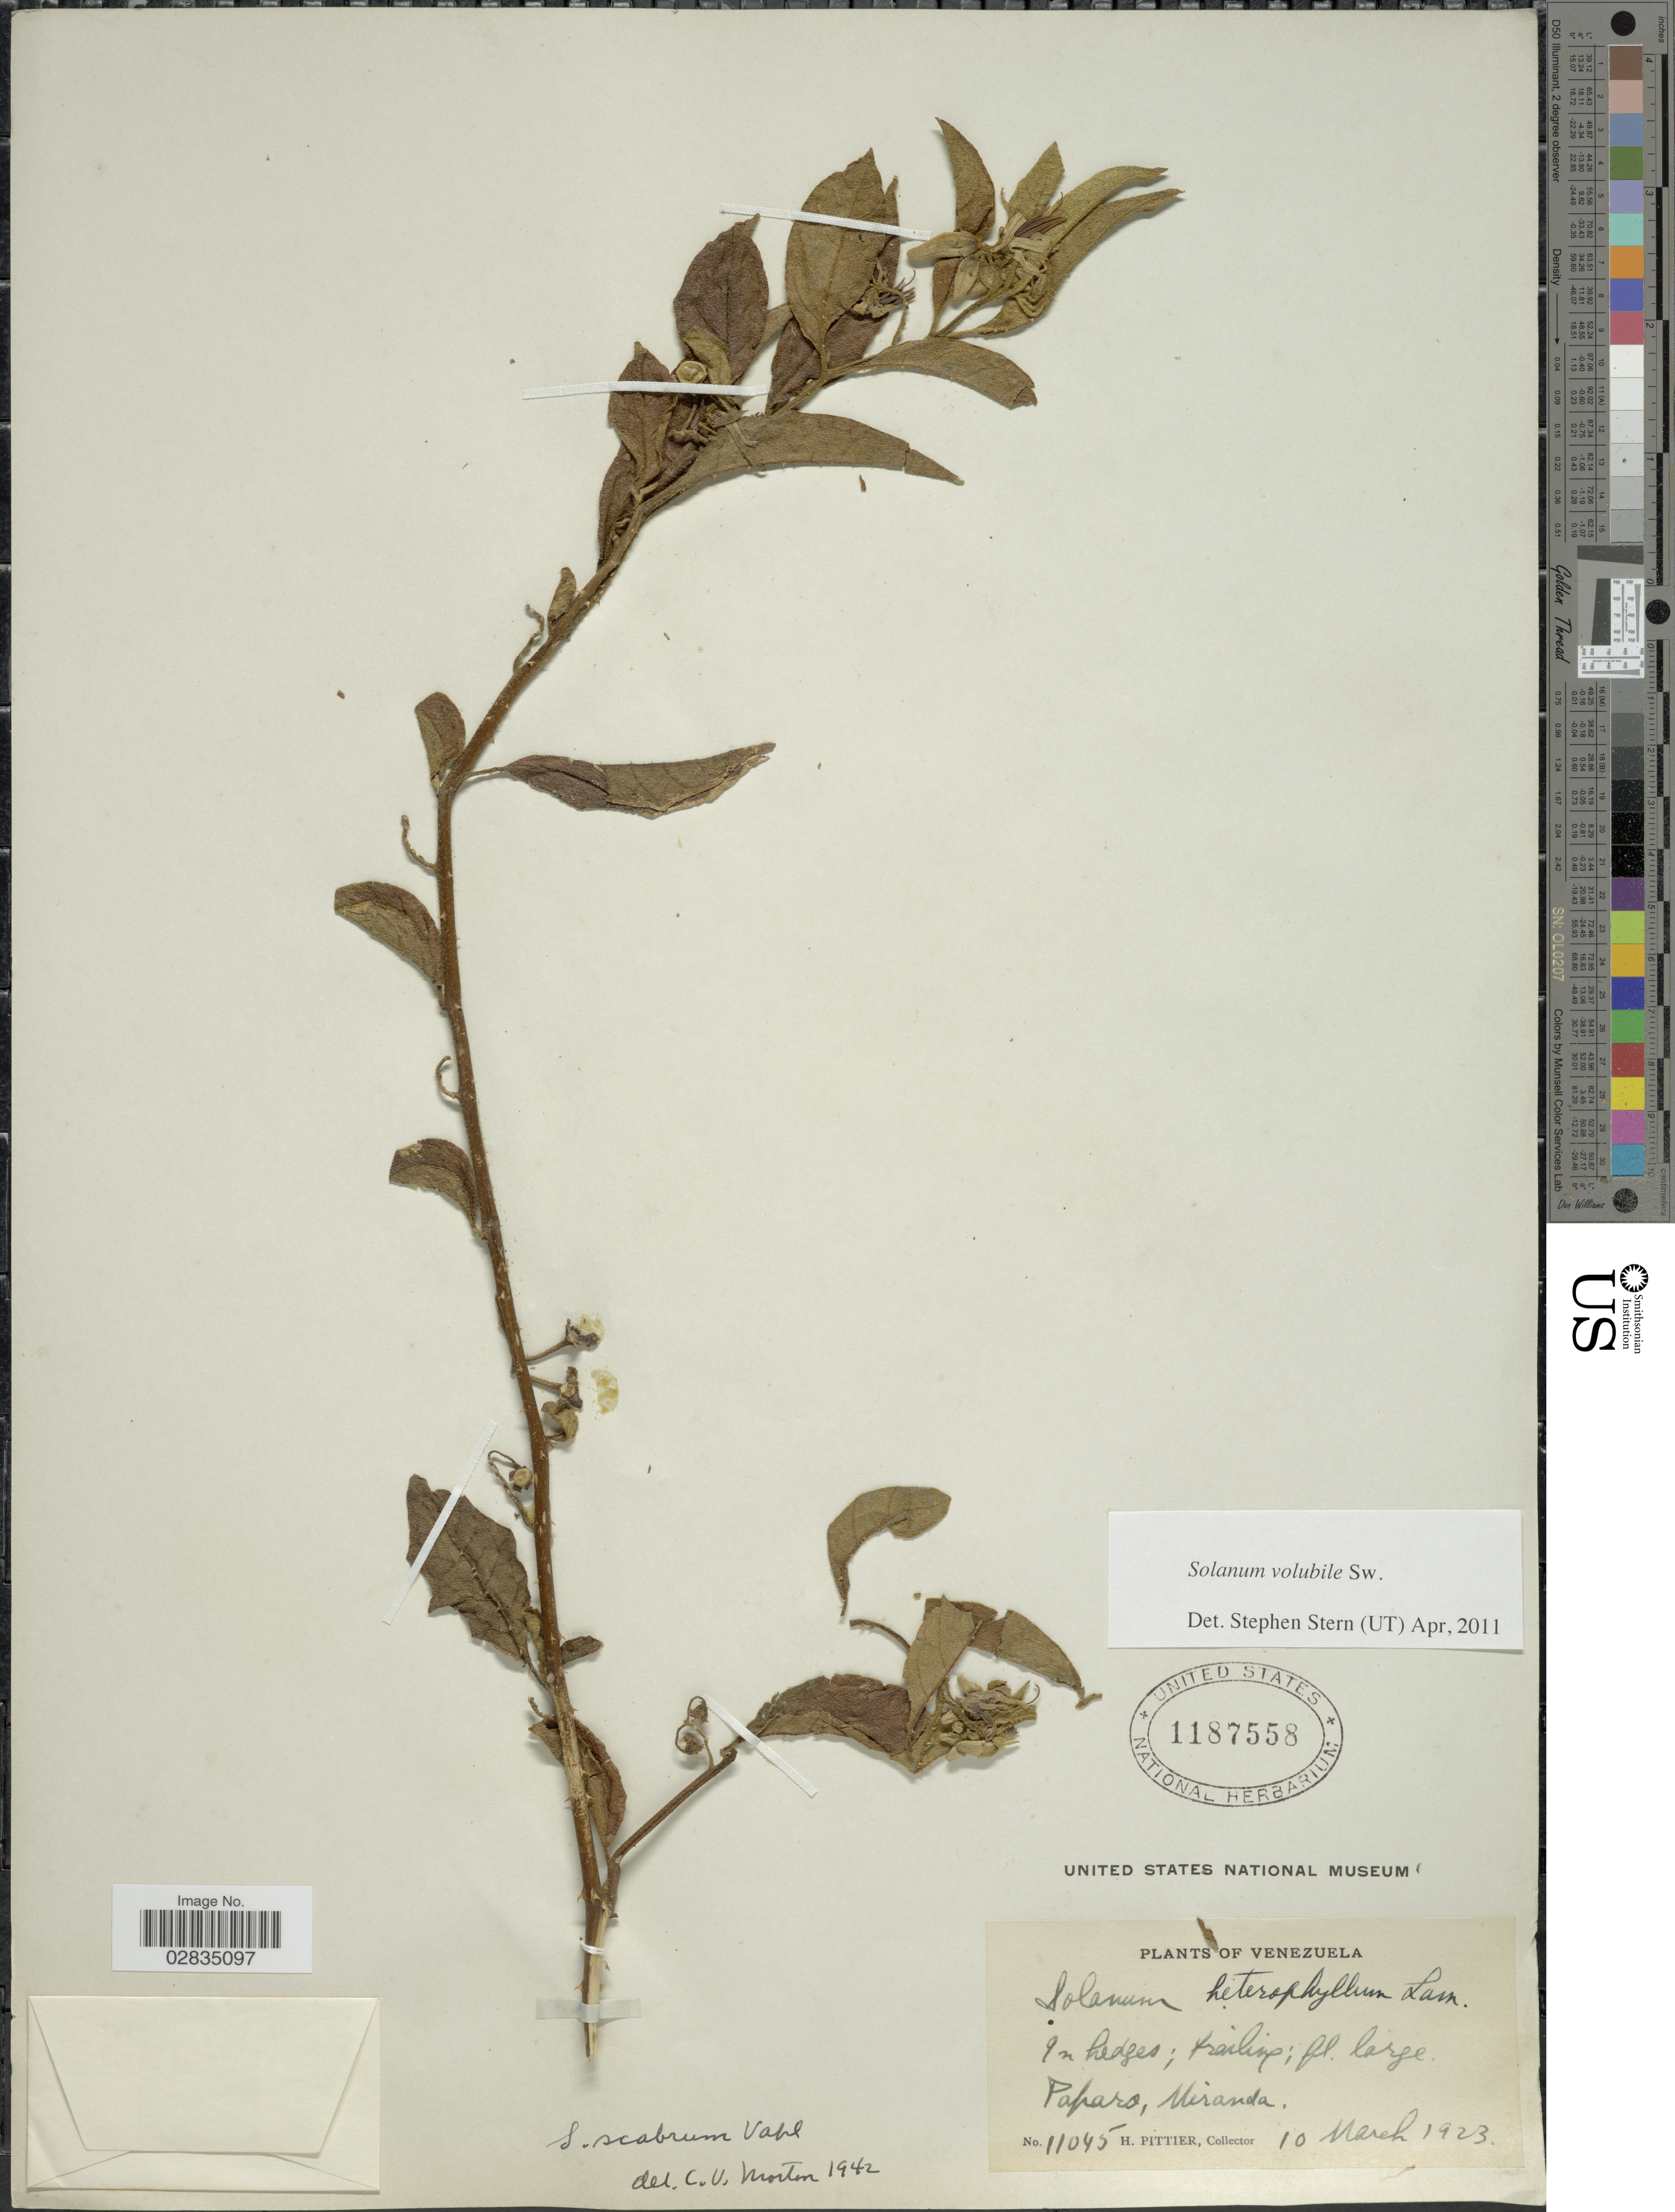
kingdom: Plantae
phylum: Tracheophyta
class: Magnoliopsida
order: Solanales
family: Solanaceae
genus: Solanum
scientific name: Solanum volubile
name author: Sw.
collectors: H. F. Pittier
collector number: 11045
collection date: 1923-03-10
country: Venezuela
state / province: Miranda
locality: Paparo.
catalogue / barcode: US 1187558